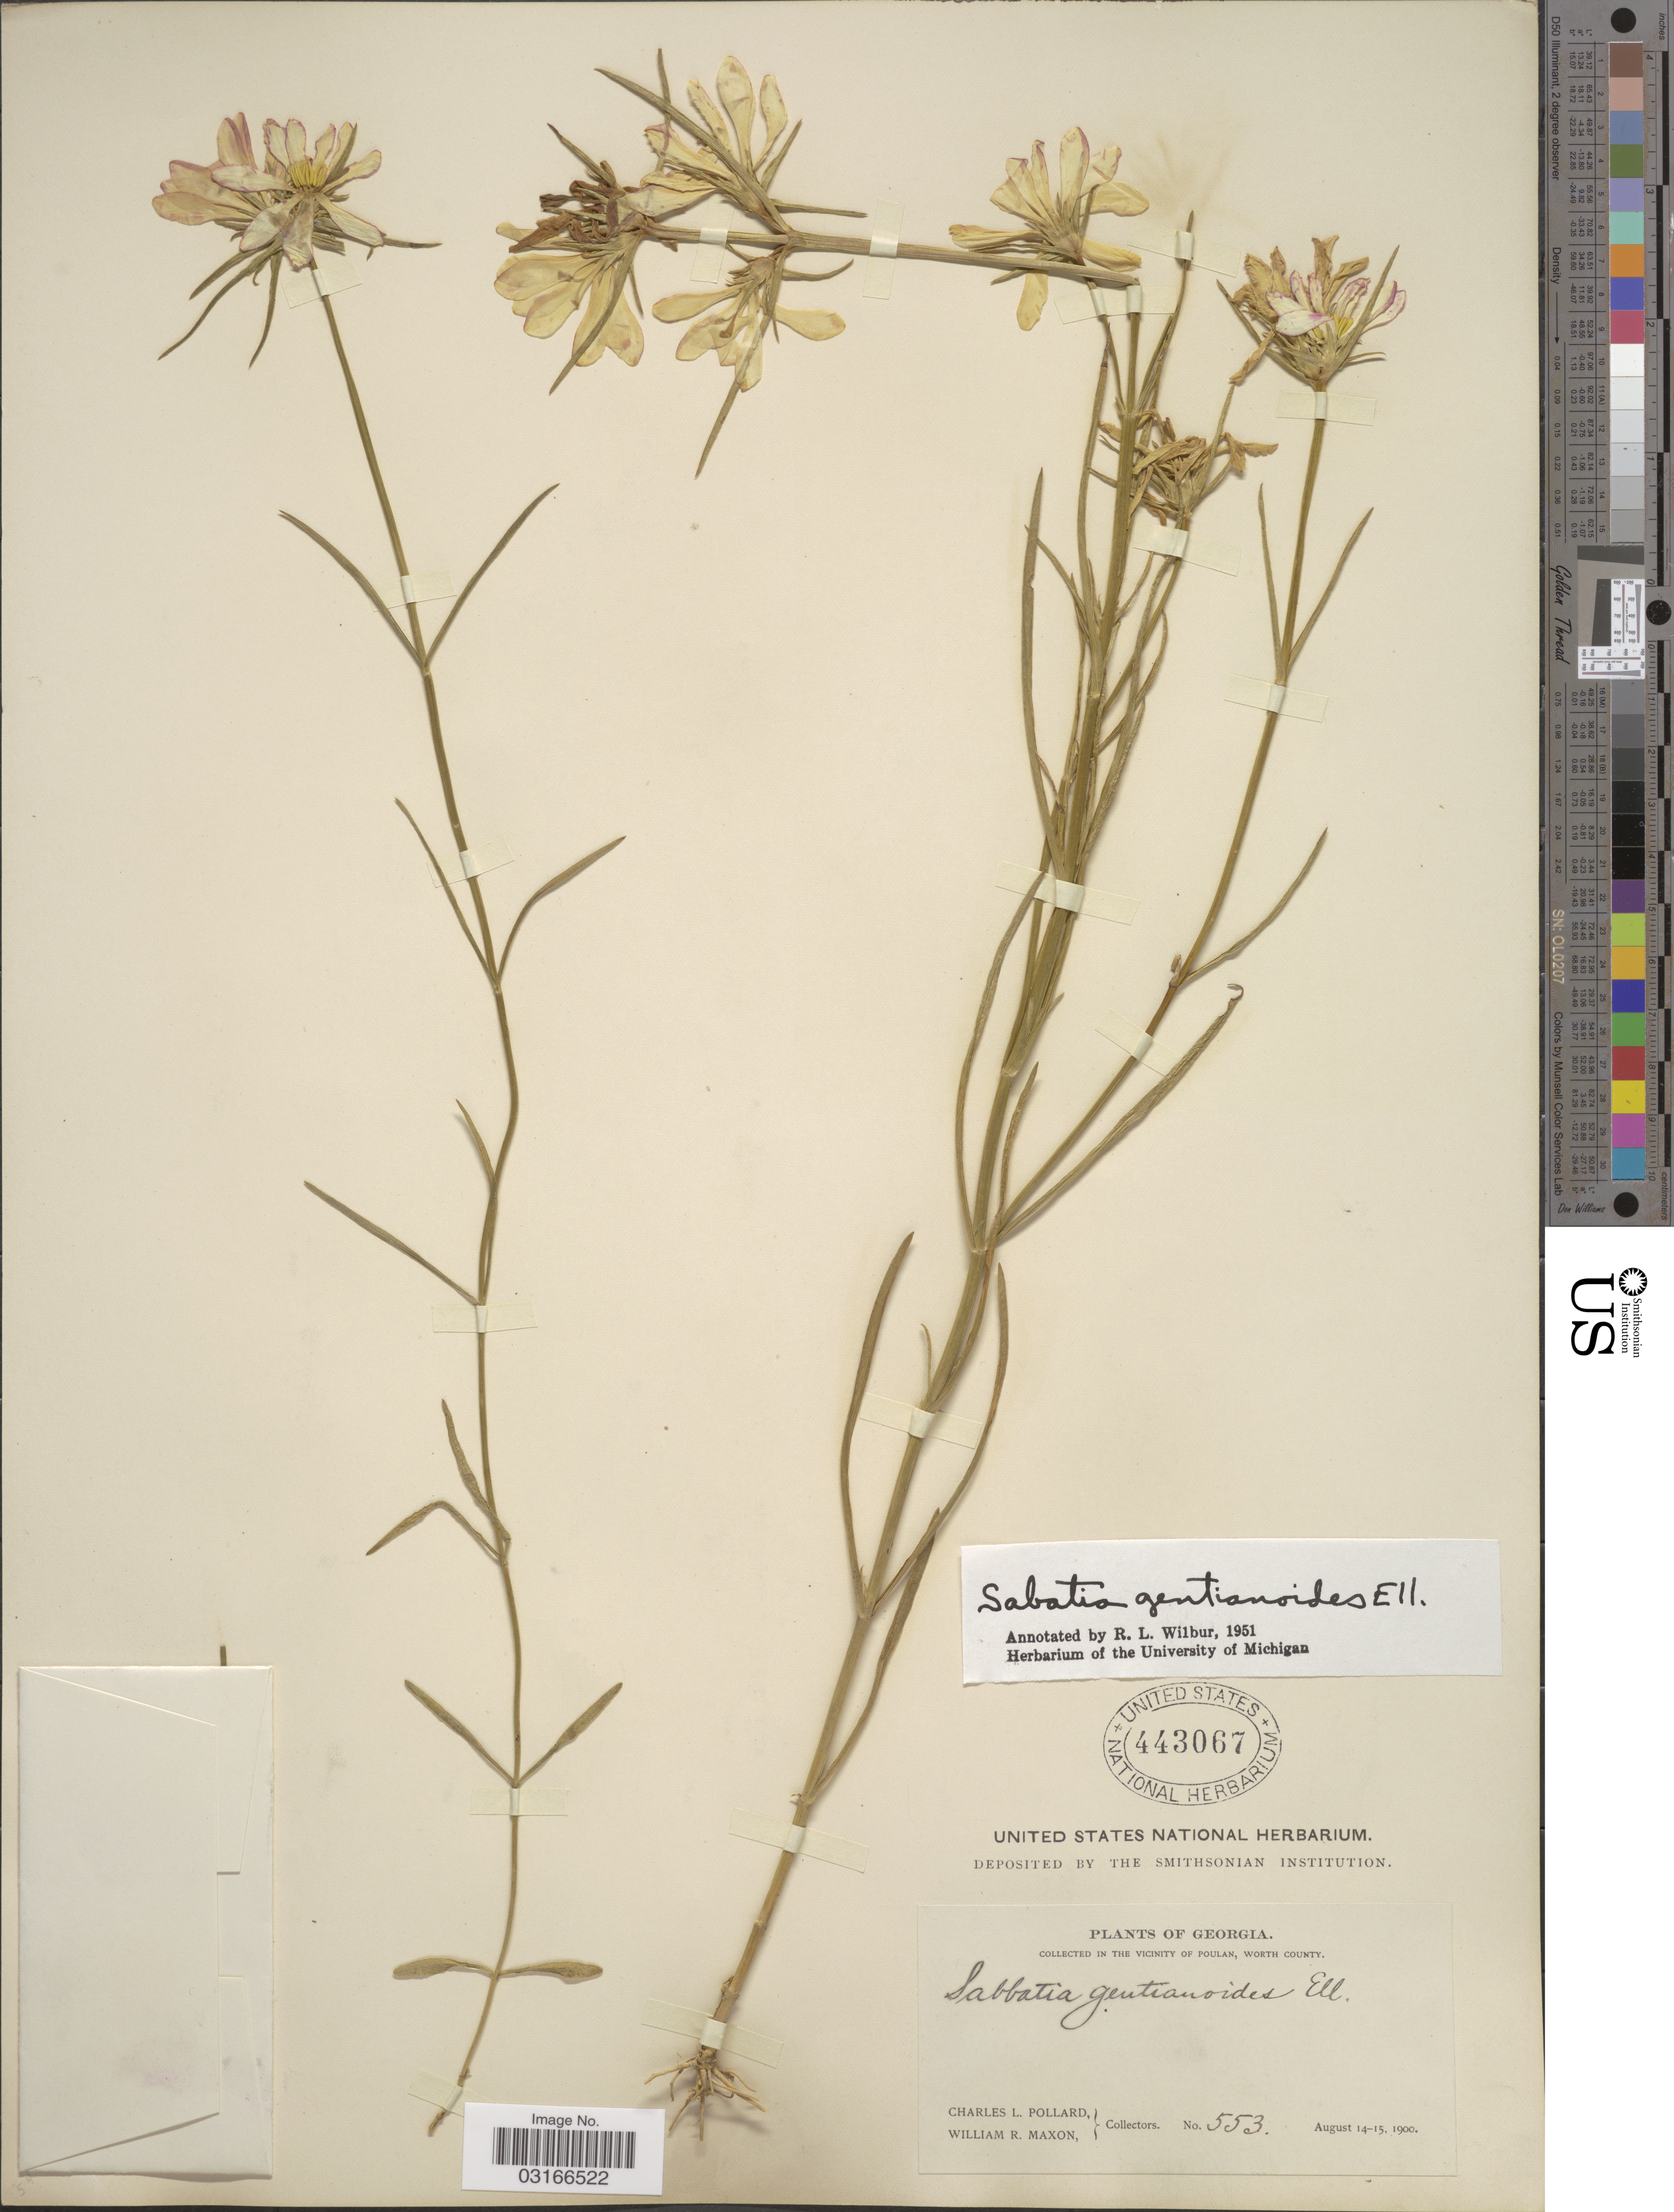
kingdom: Plantae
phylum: Tracheophyta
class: Magnoliopsida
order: Gentianales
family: Gentianaceae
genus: Sabatia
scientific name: Sabatia gentianoides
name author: Elliott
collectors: C. L. Pollard & W. R. Maxon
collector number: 553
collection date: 1900-08-14/1900-08-15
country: United States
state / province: Georgia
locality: In The Vicinity of Poulan, Worth County.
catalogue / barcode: US 443067